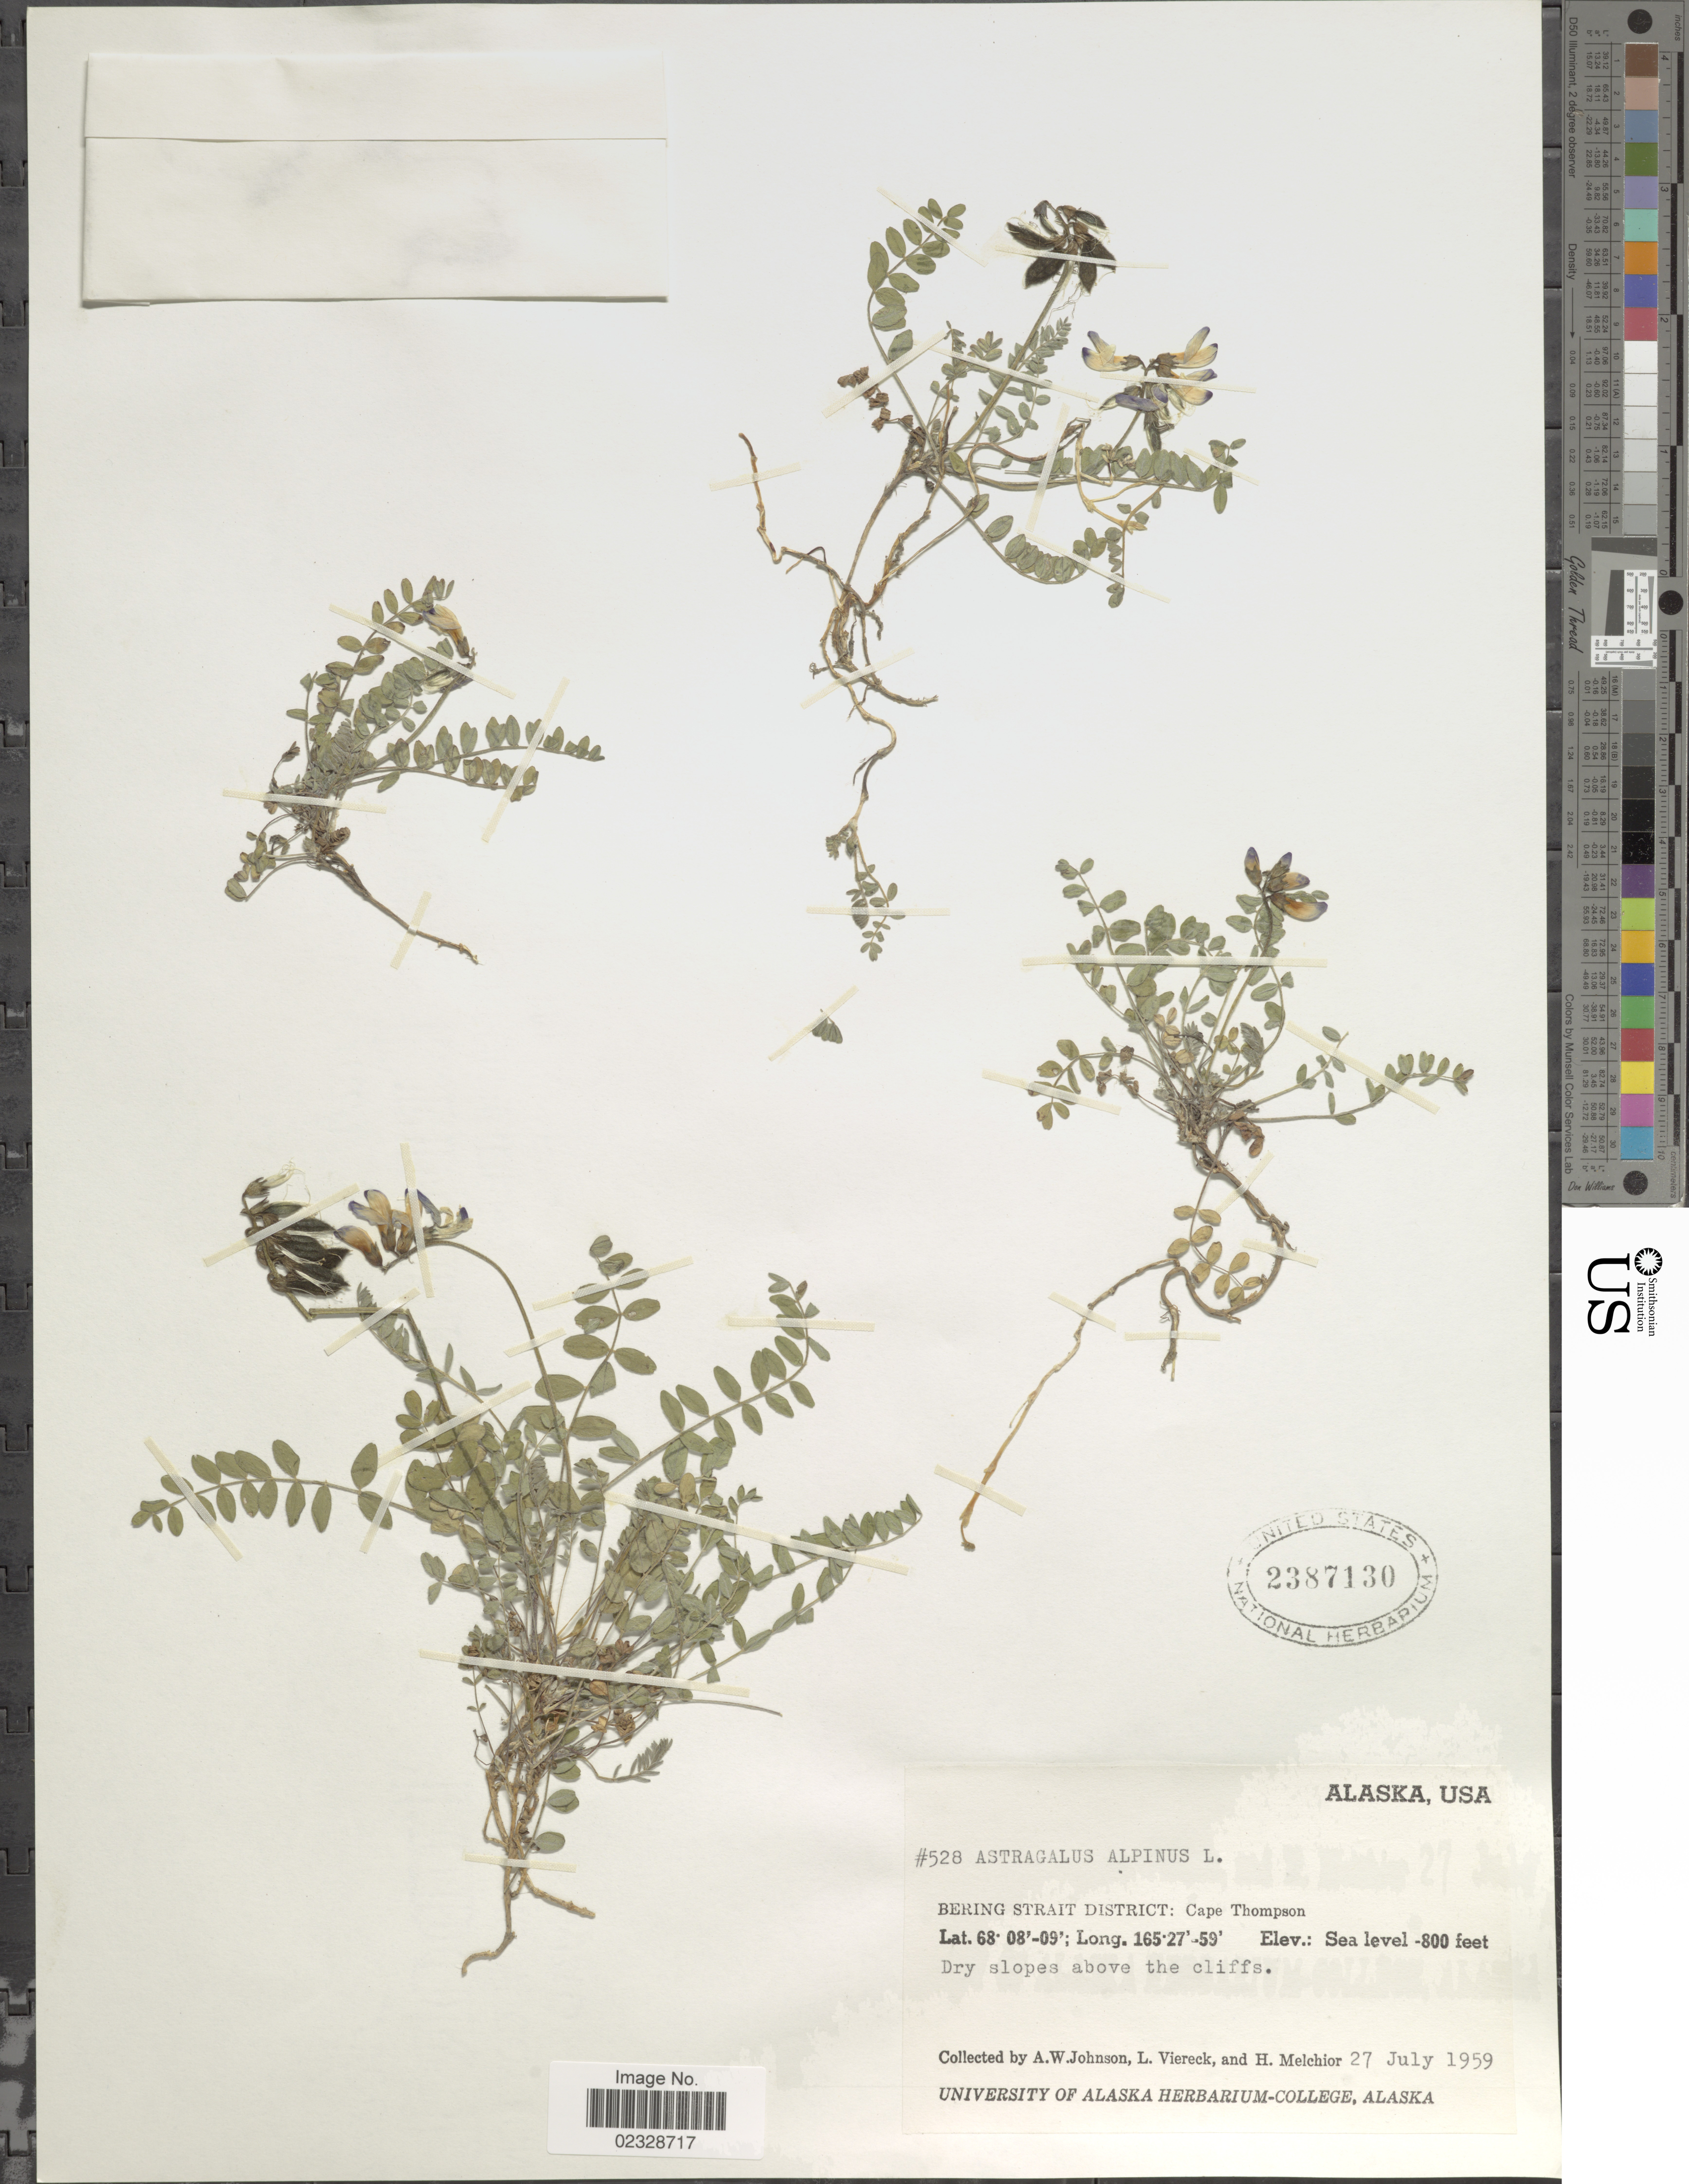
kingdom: Plantae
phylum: Tracheophyta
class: Magnoliopsida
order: Fabales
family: Fabaceae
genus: Astragalus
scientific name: Astragalus alpinus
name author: L.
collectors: A. W. Johnson, L. Viereck & H. Melchior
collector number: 528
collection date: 1959-07-27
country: United States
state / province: Alaska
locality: Bering Strait District, Cape Thompson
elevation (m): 244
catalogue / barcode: US 2387130